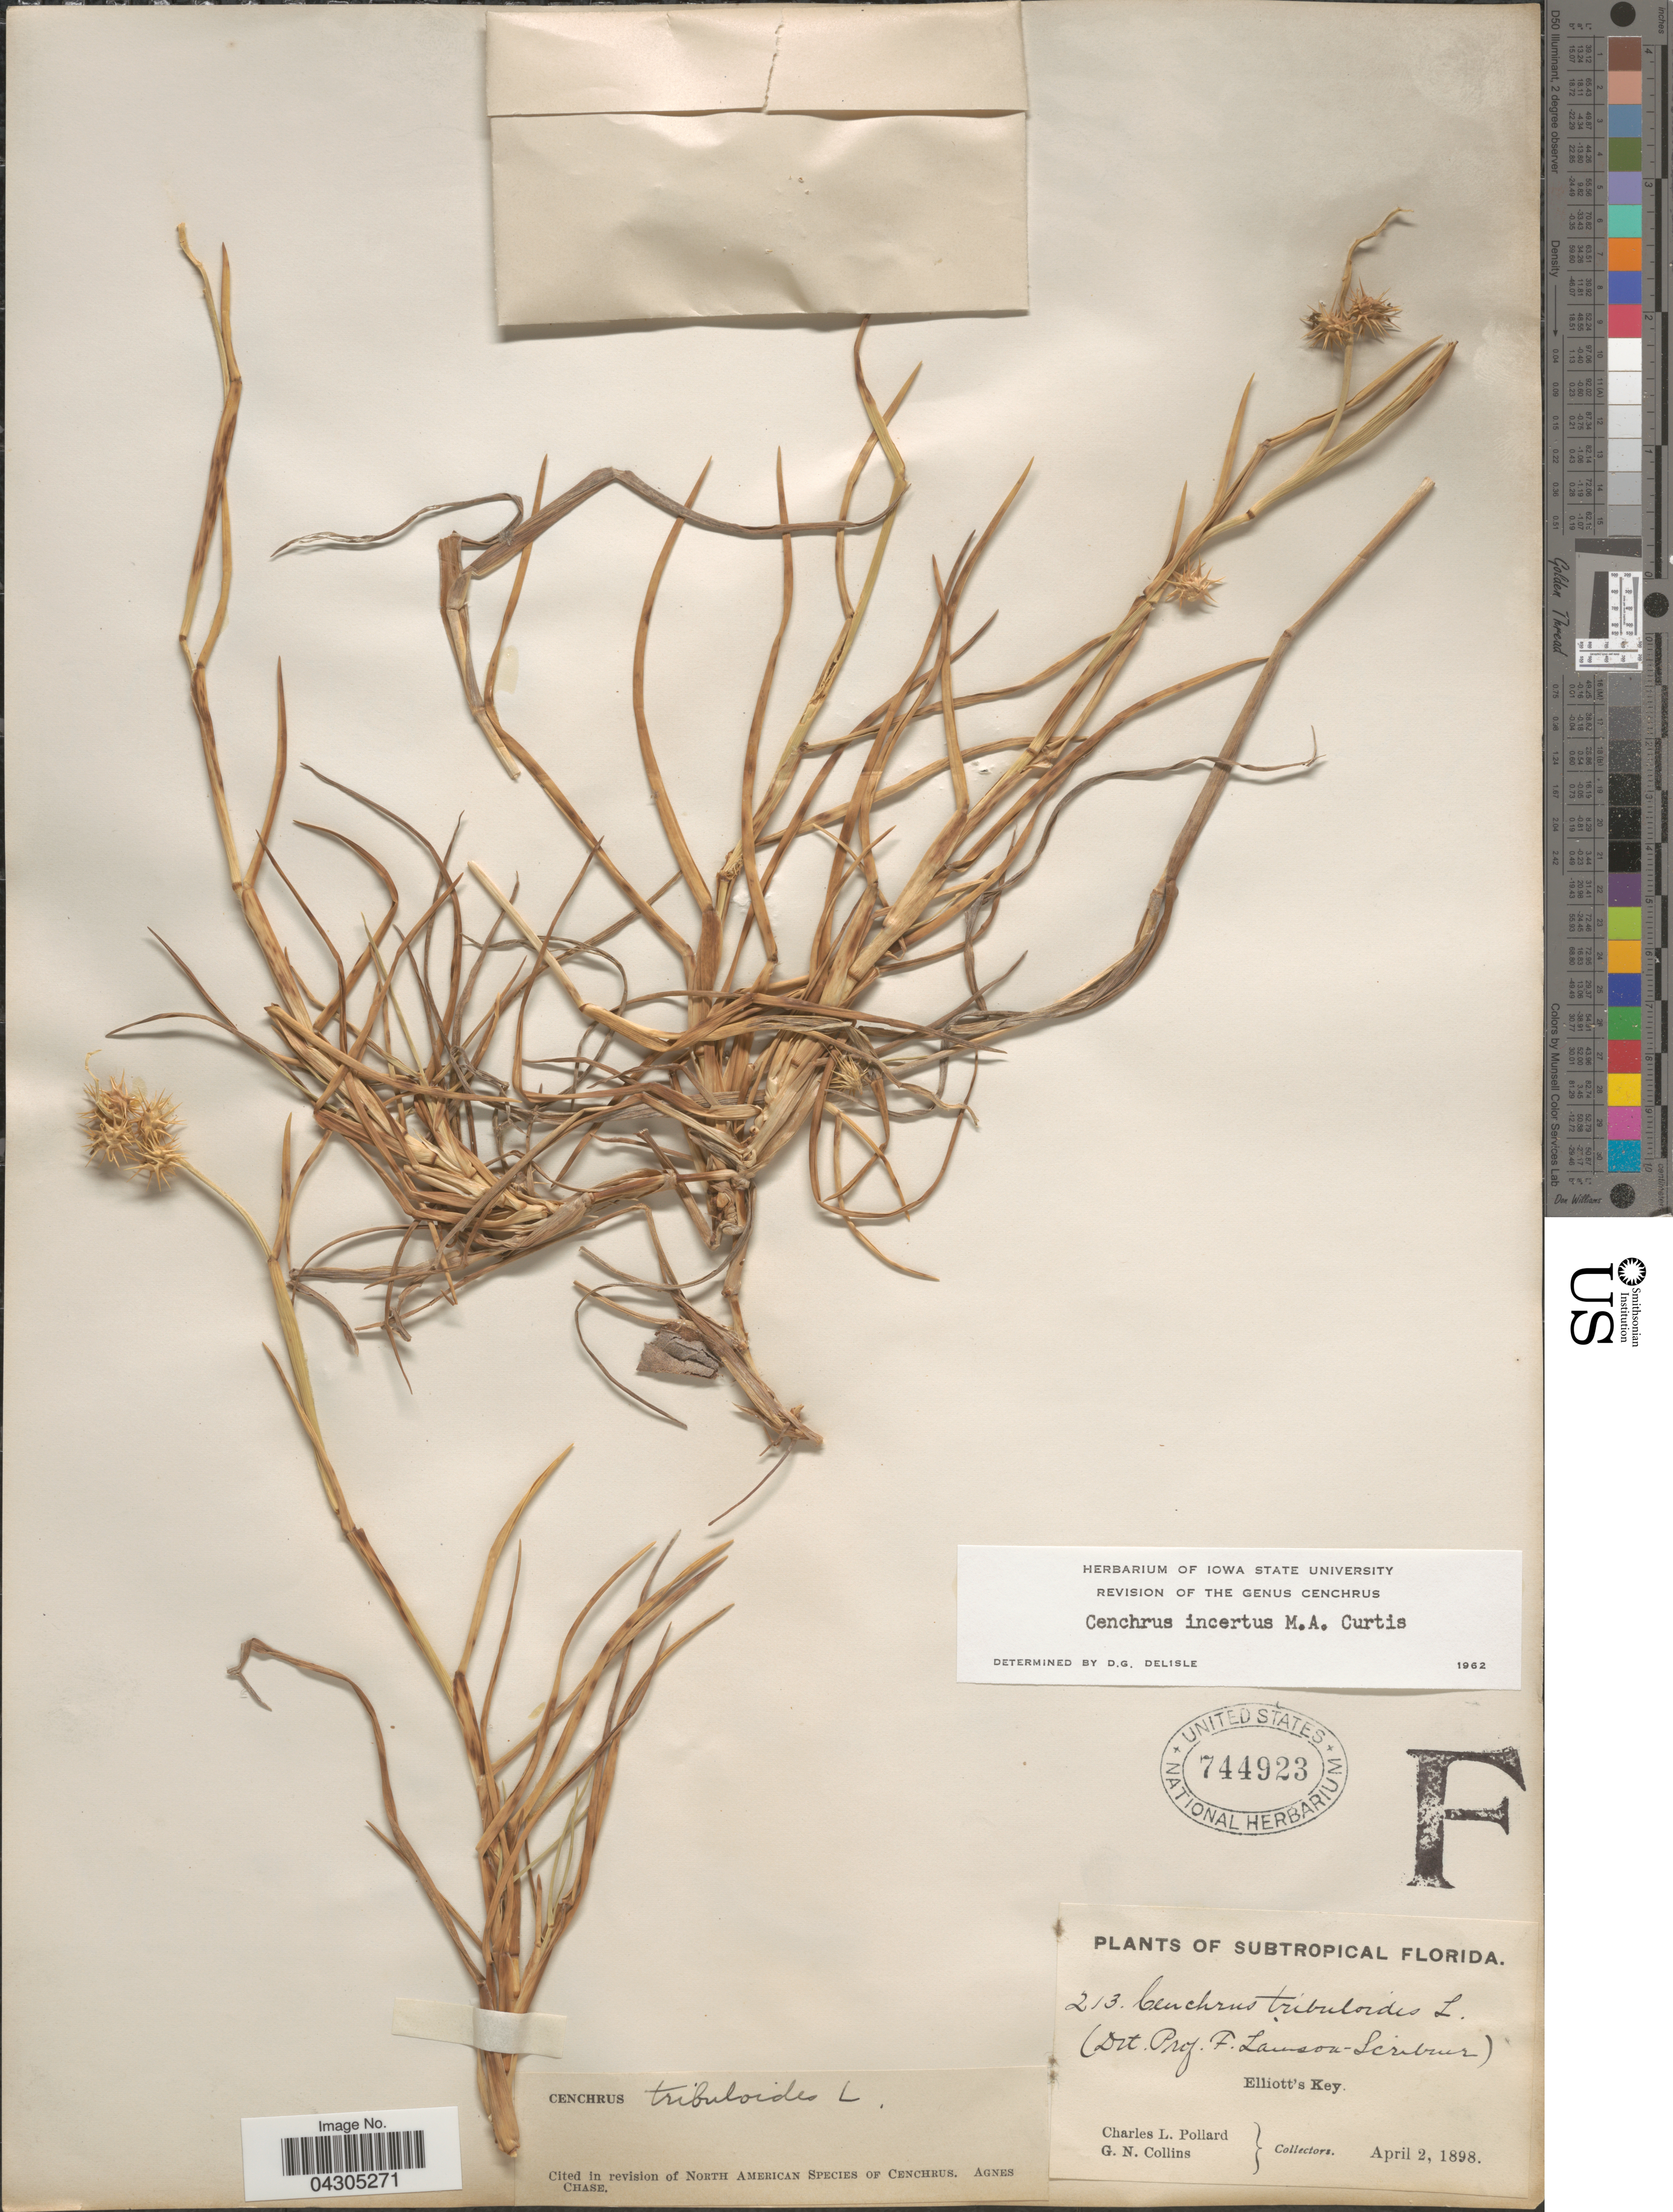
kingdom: Plantae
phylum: Tracheophyta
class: Liliopsida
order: Poales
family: Poaceae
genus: Cenchrus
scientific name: Cenchrus tribuloides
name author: L.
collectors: C. L. Pollard & G. Collins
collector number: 213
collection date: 1898-04-02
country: United States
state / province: Florida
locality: Subtropical Florida. Elliott's Key.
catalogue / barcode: US 744923